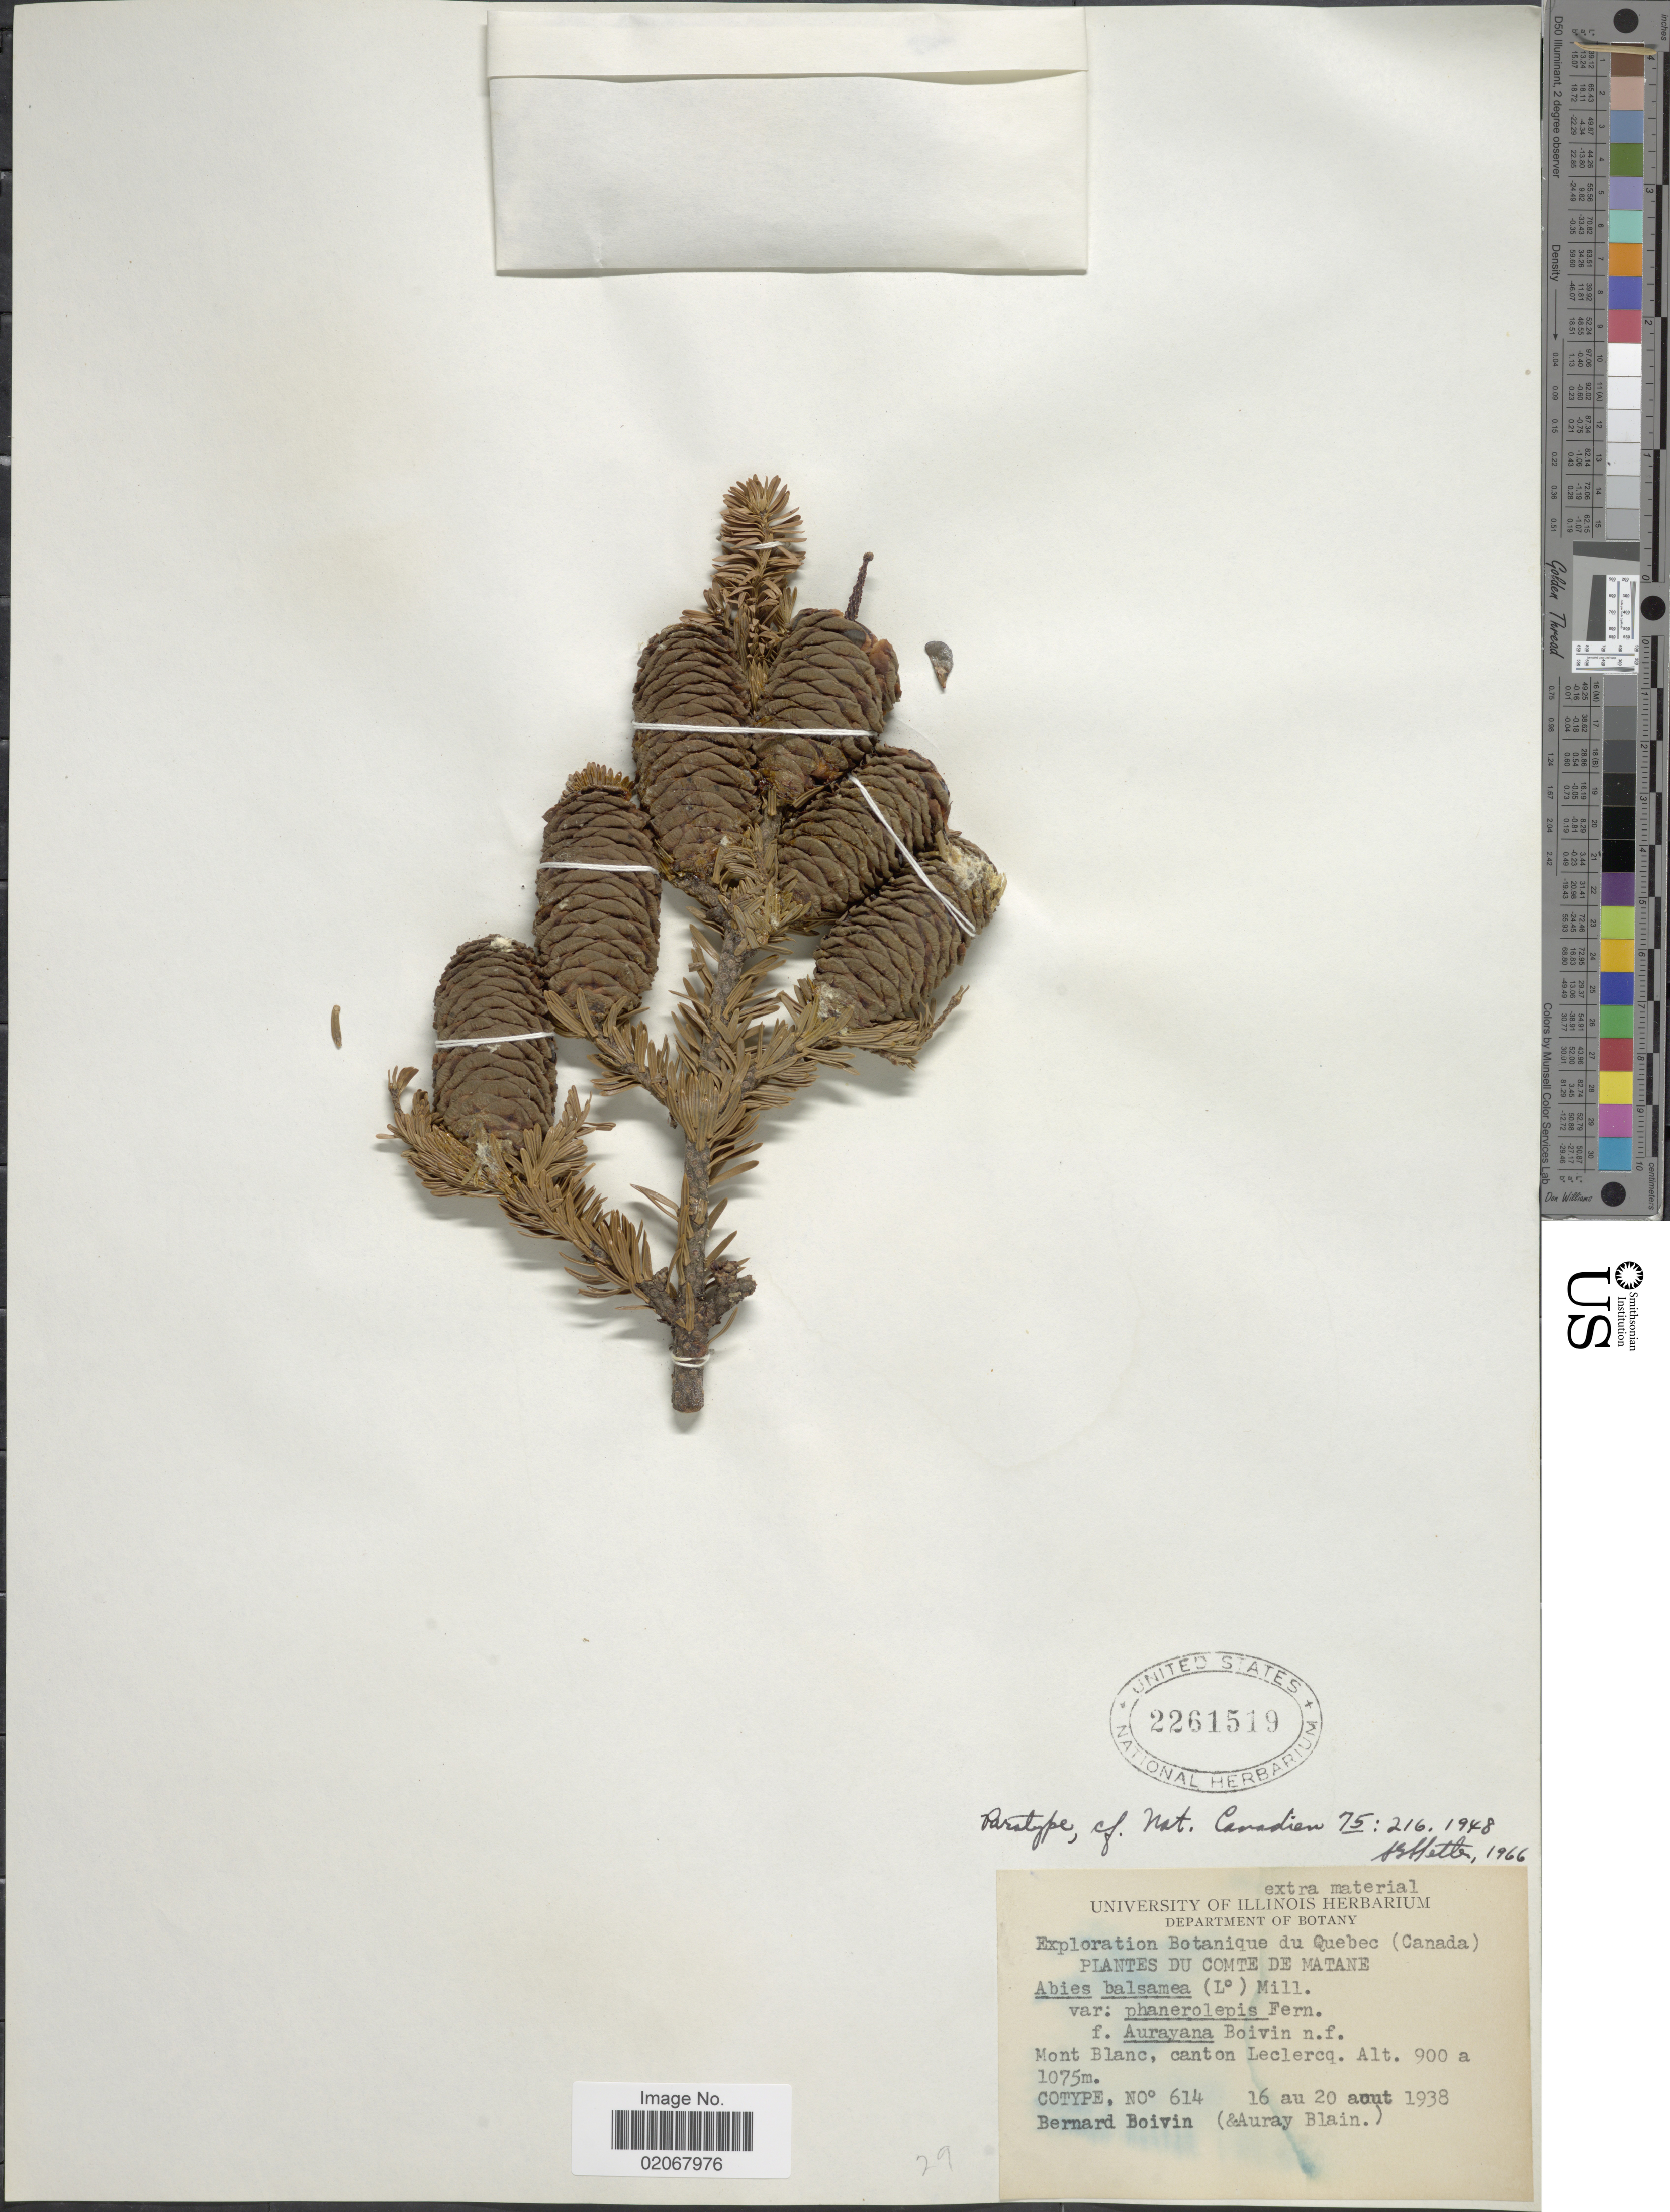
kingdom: Plantae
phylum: Tracheophyta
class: Pinopsida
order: Pinales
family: Pinaceae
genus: Abies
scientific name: Abies balsamea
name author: (L.) Mill.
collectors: J. R. B. Boivin & A. Blain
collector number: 614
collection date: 1938-08-16/1938-08-20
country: Canada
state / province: Quebec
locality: Du Comte de Matane, Mont Blanc, canton Leclercq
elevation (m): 900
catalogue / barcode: US 2261519